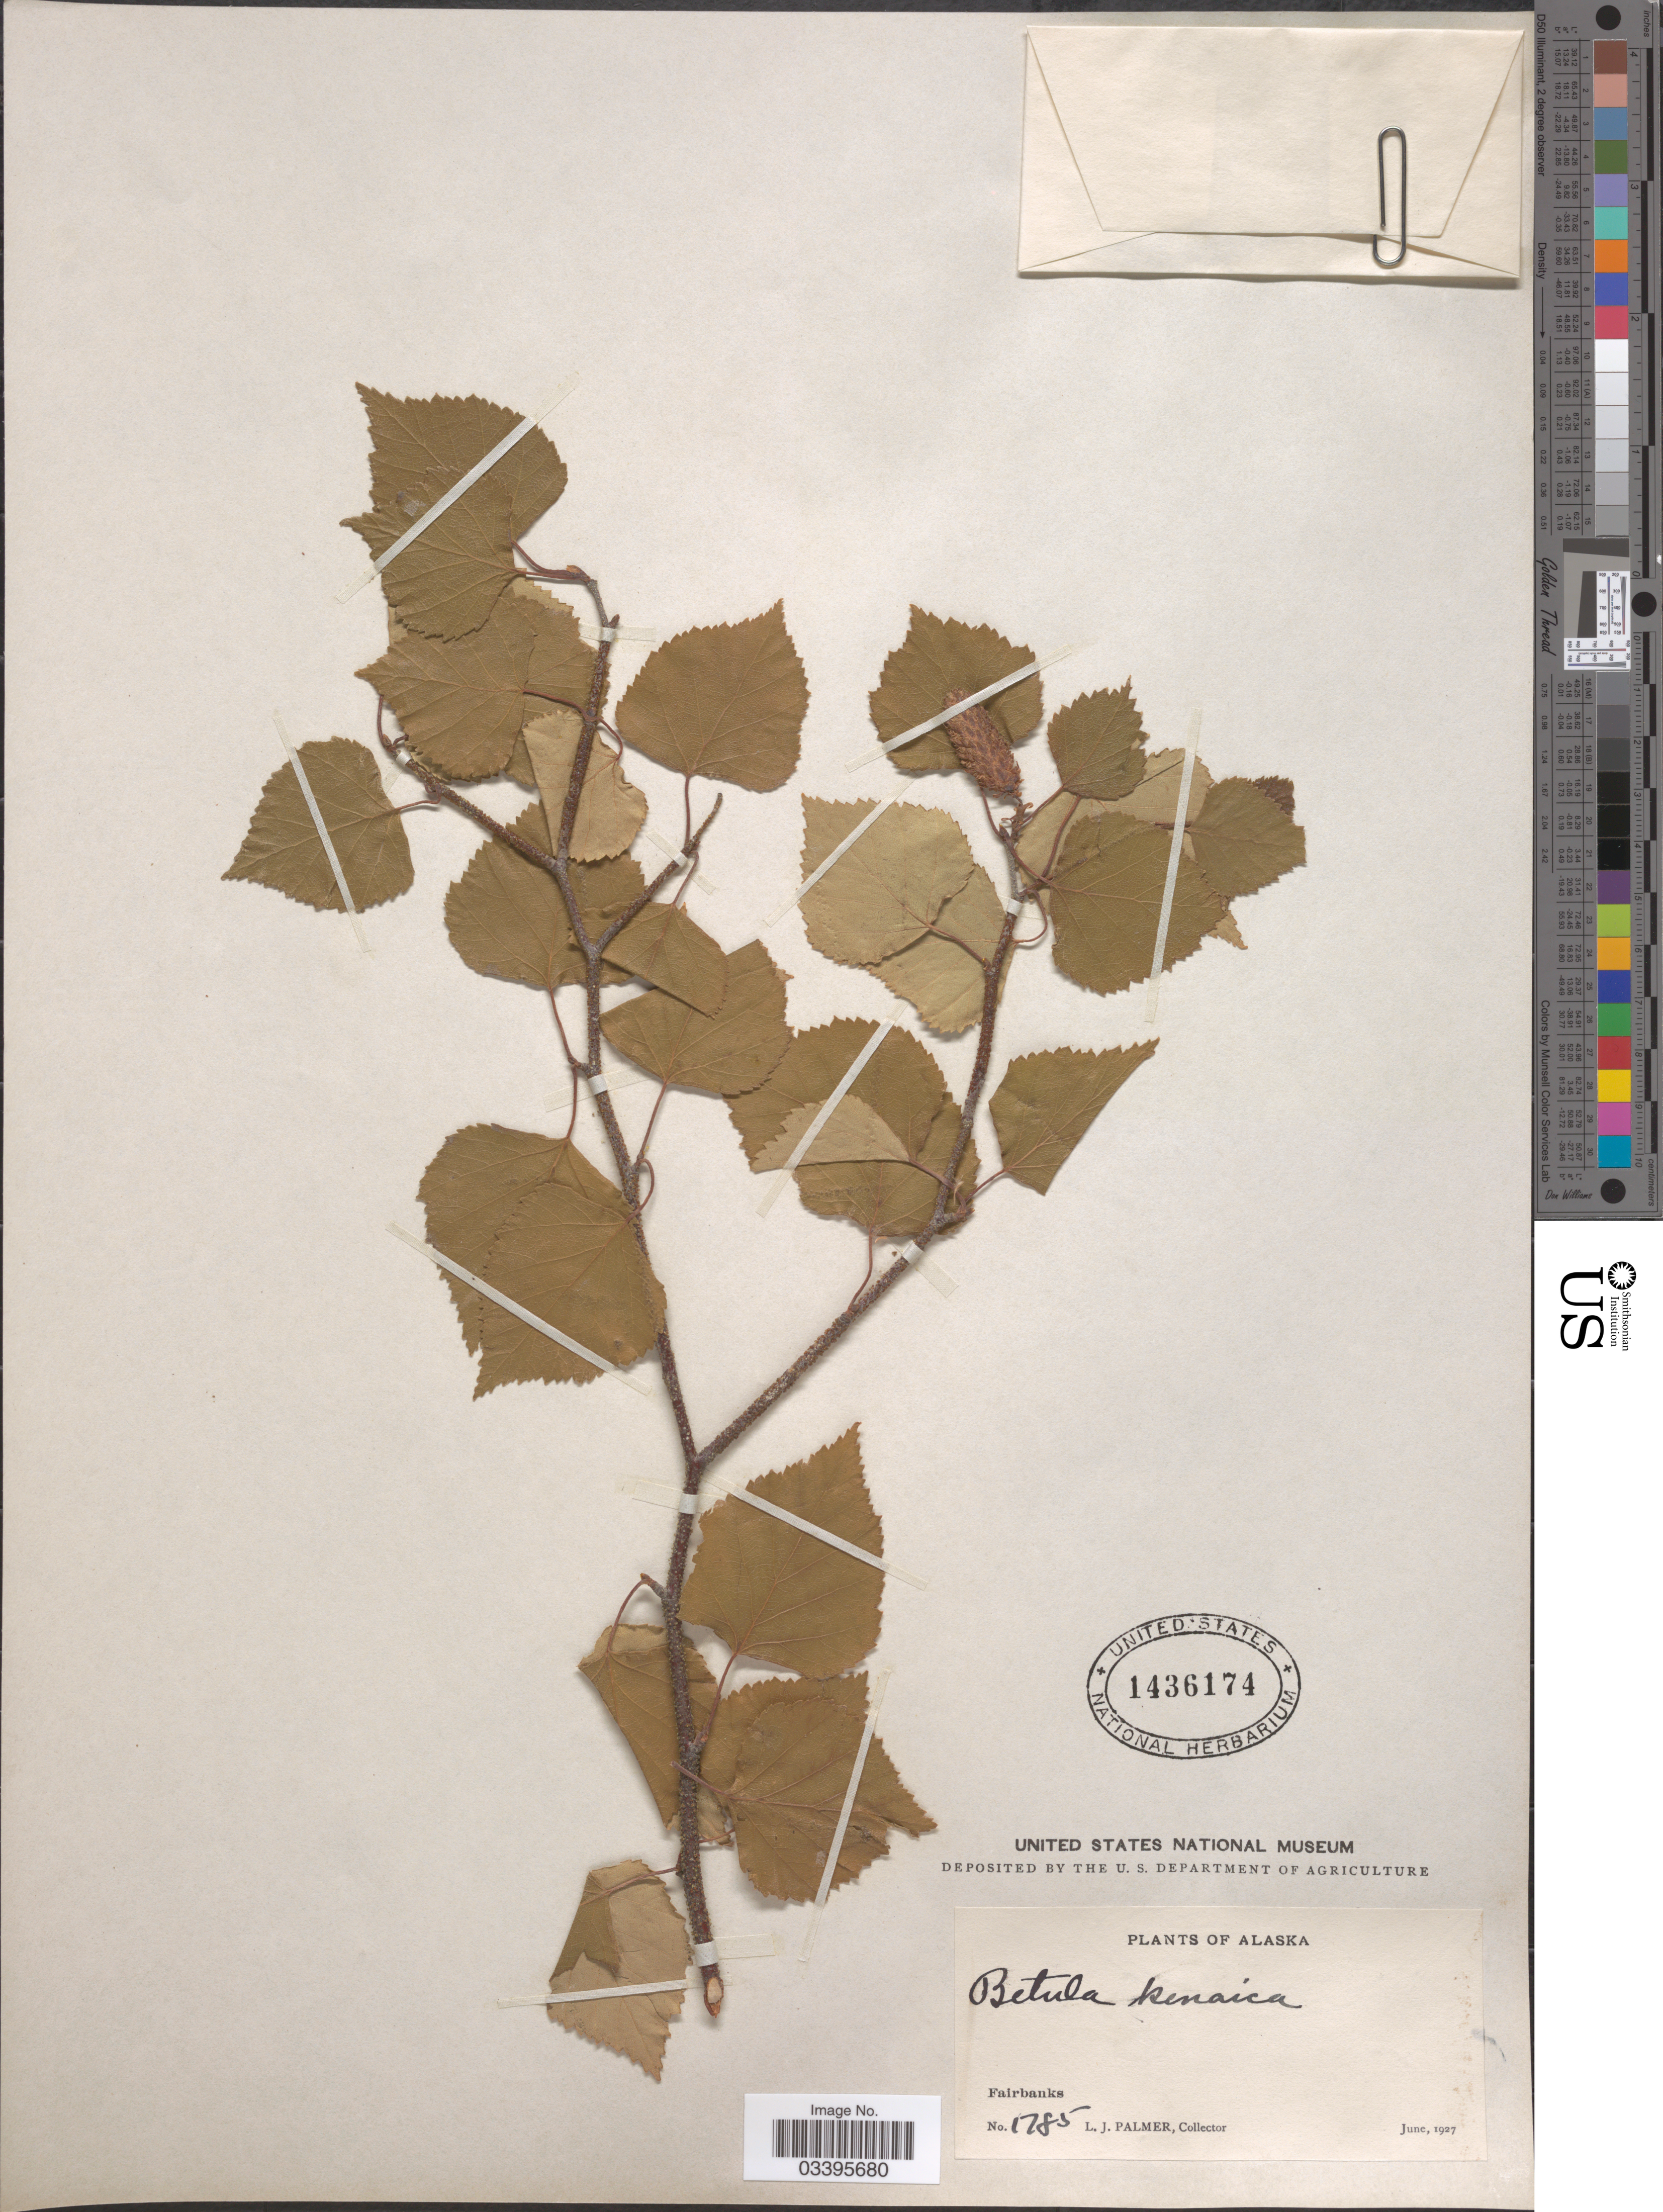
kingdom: Plantae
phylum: Tracheophyta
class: Magnoliopsida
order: Fagales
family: Betulaceae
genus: Betula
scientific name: Betula kenaica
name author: W.H. Evans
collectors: L. J. Palmer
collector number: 1785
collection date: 1927-06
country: United States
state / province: Alaska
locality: Fairbanks.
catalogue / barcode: US 1436174